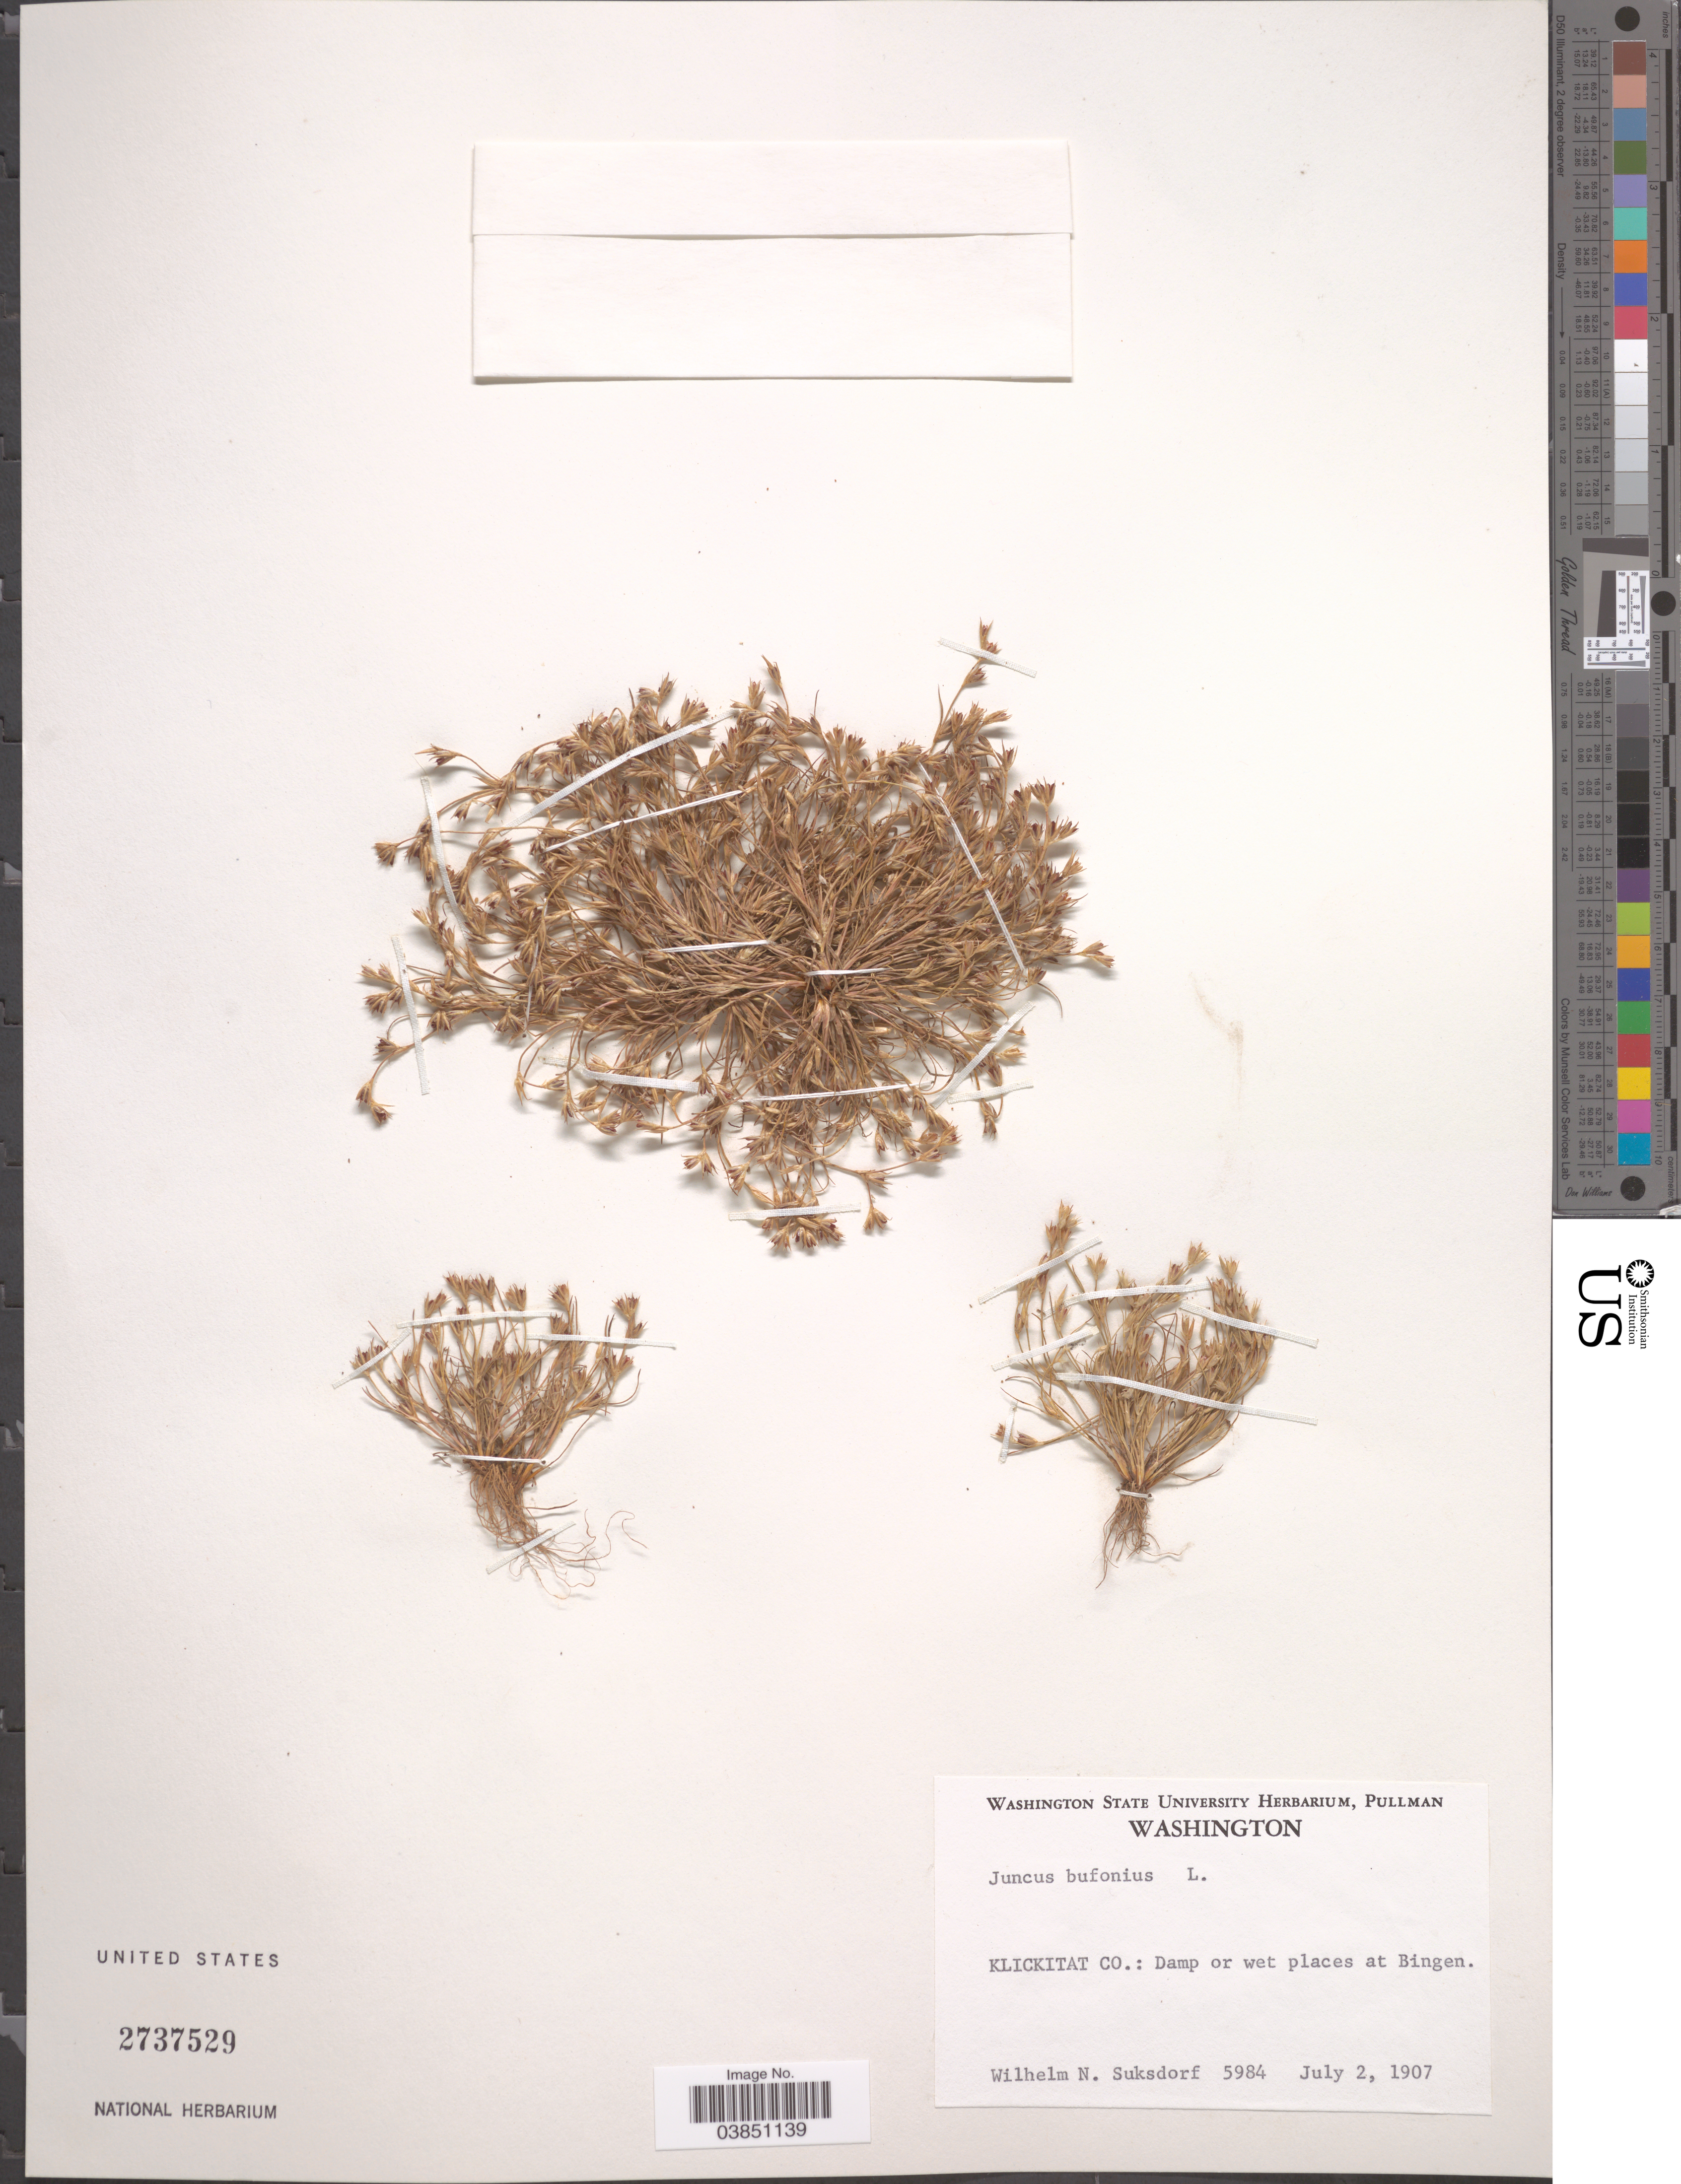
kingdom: Plantae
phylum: Tracheophyta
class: Liliopsida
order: Poales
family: Juncaceae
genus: Juncus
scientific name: Juncus bufonius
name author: L.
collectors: W. N. Suksdorf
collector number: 5984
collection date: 1907-07-02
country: United States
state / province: Washington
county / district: Klickitat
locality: Klickitat Co.: Bingen.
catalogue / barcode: US 2737529